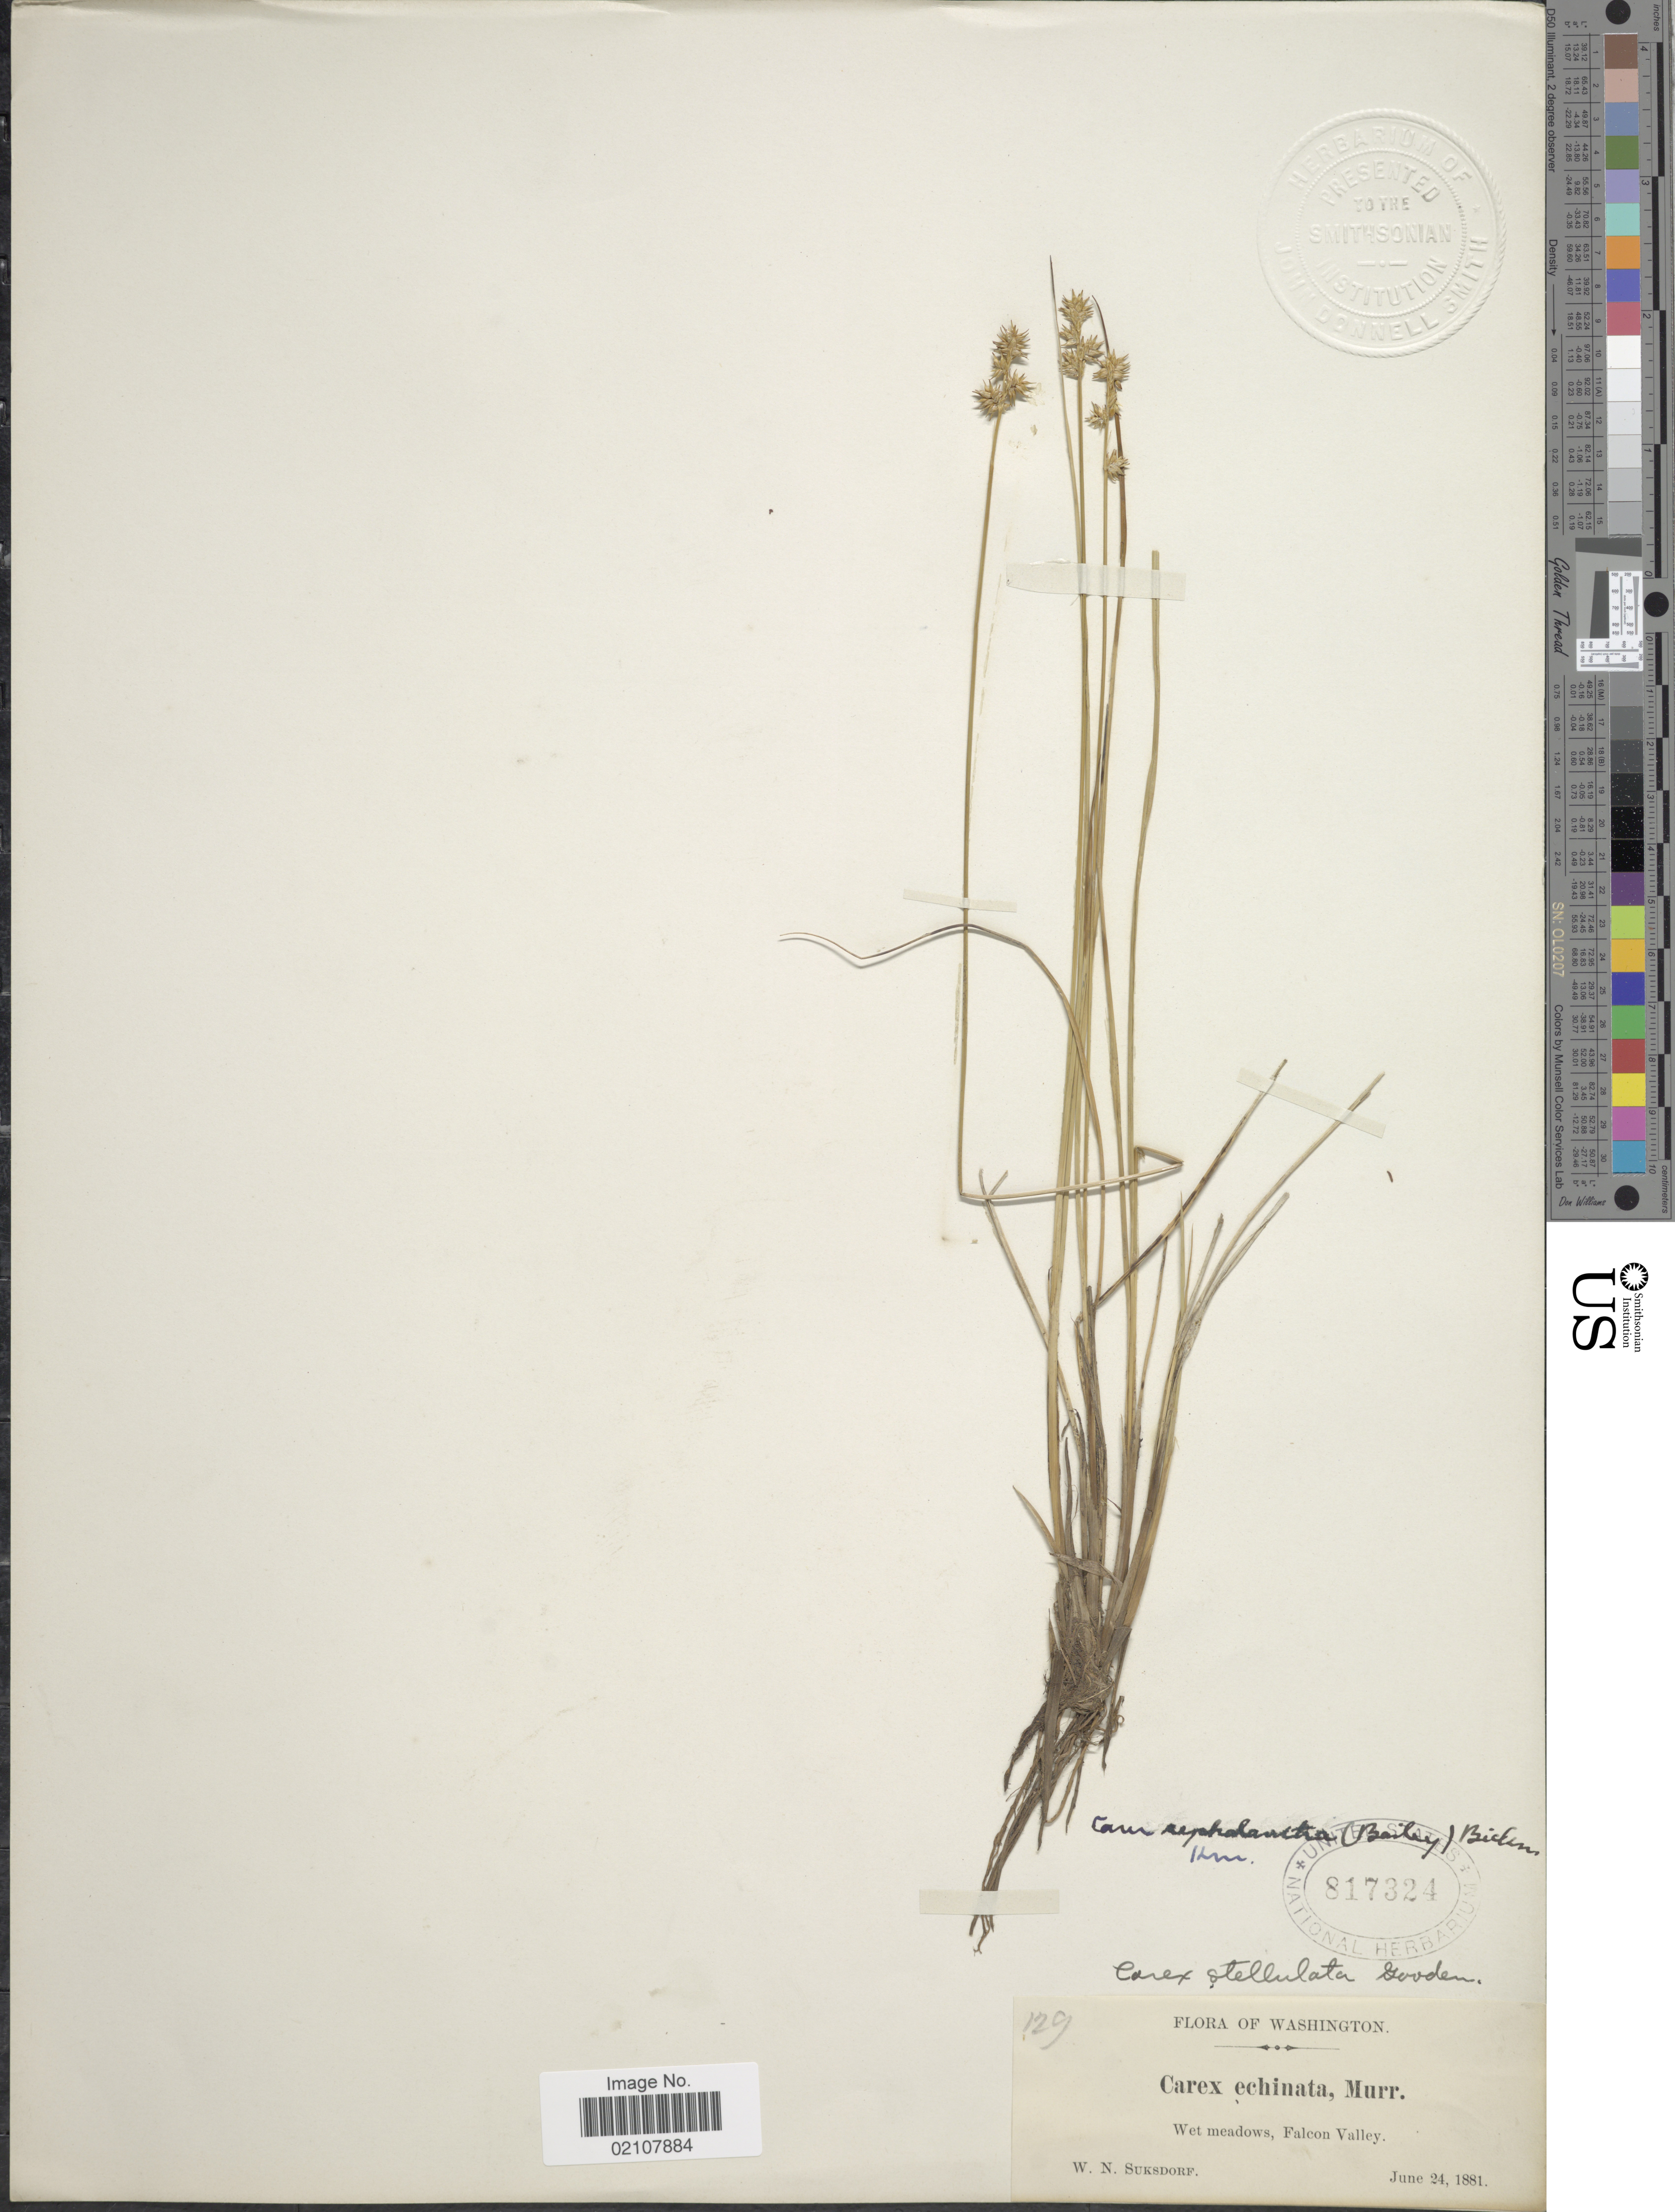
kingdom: Plantae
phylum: Tracheophyta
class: Liliopsida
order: Poales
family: Cyperaceae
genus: Carex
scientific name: Carex echinata subsp. echinata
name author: Murray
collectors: W. N. Suksdorf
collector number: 129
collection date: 1881-06-24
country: United States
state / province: Washington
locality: Wet meadow, Falcon Valley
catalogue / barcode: US 817324